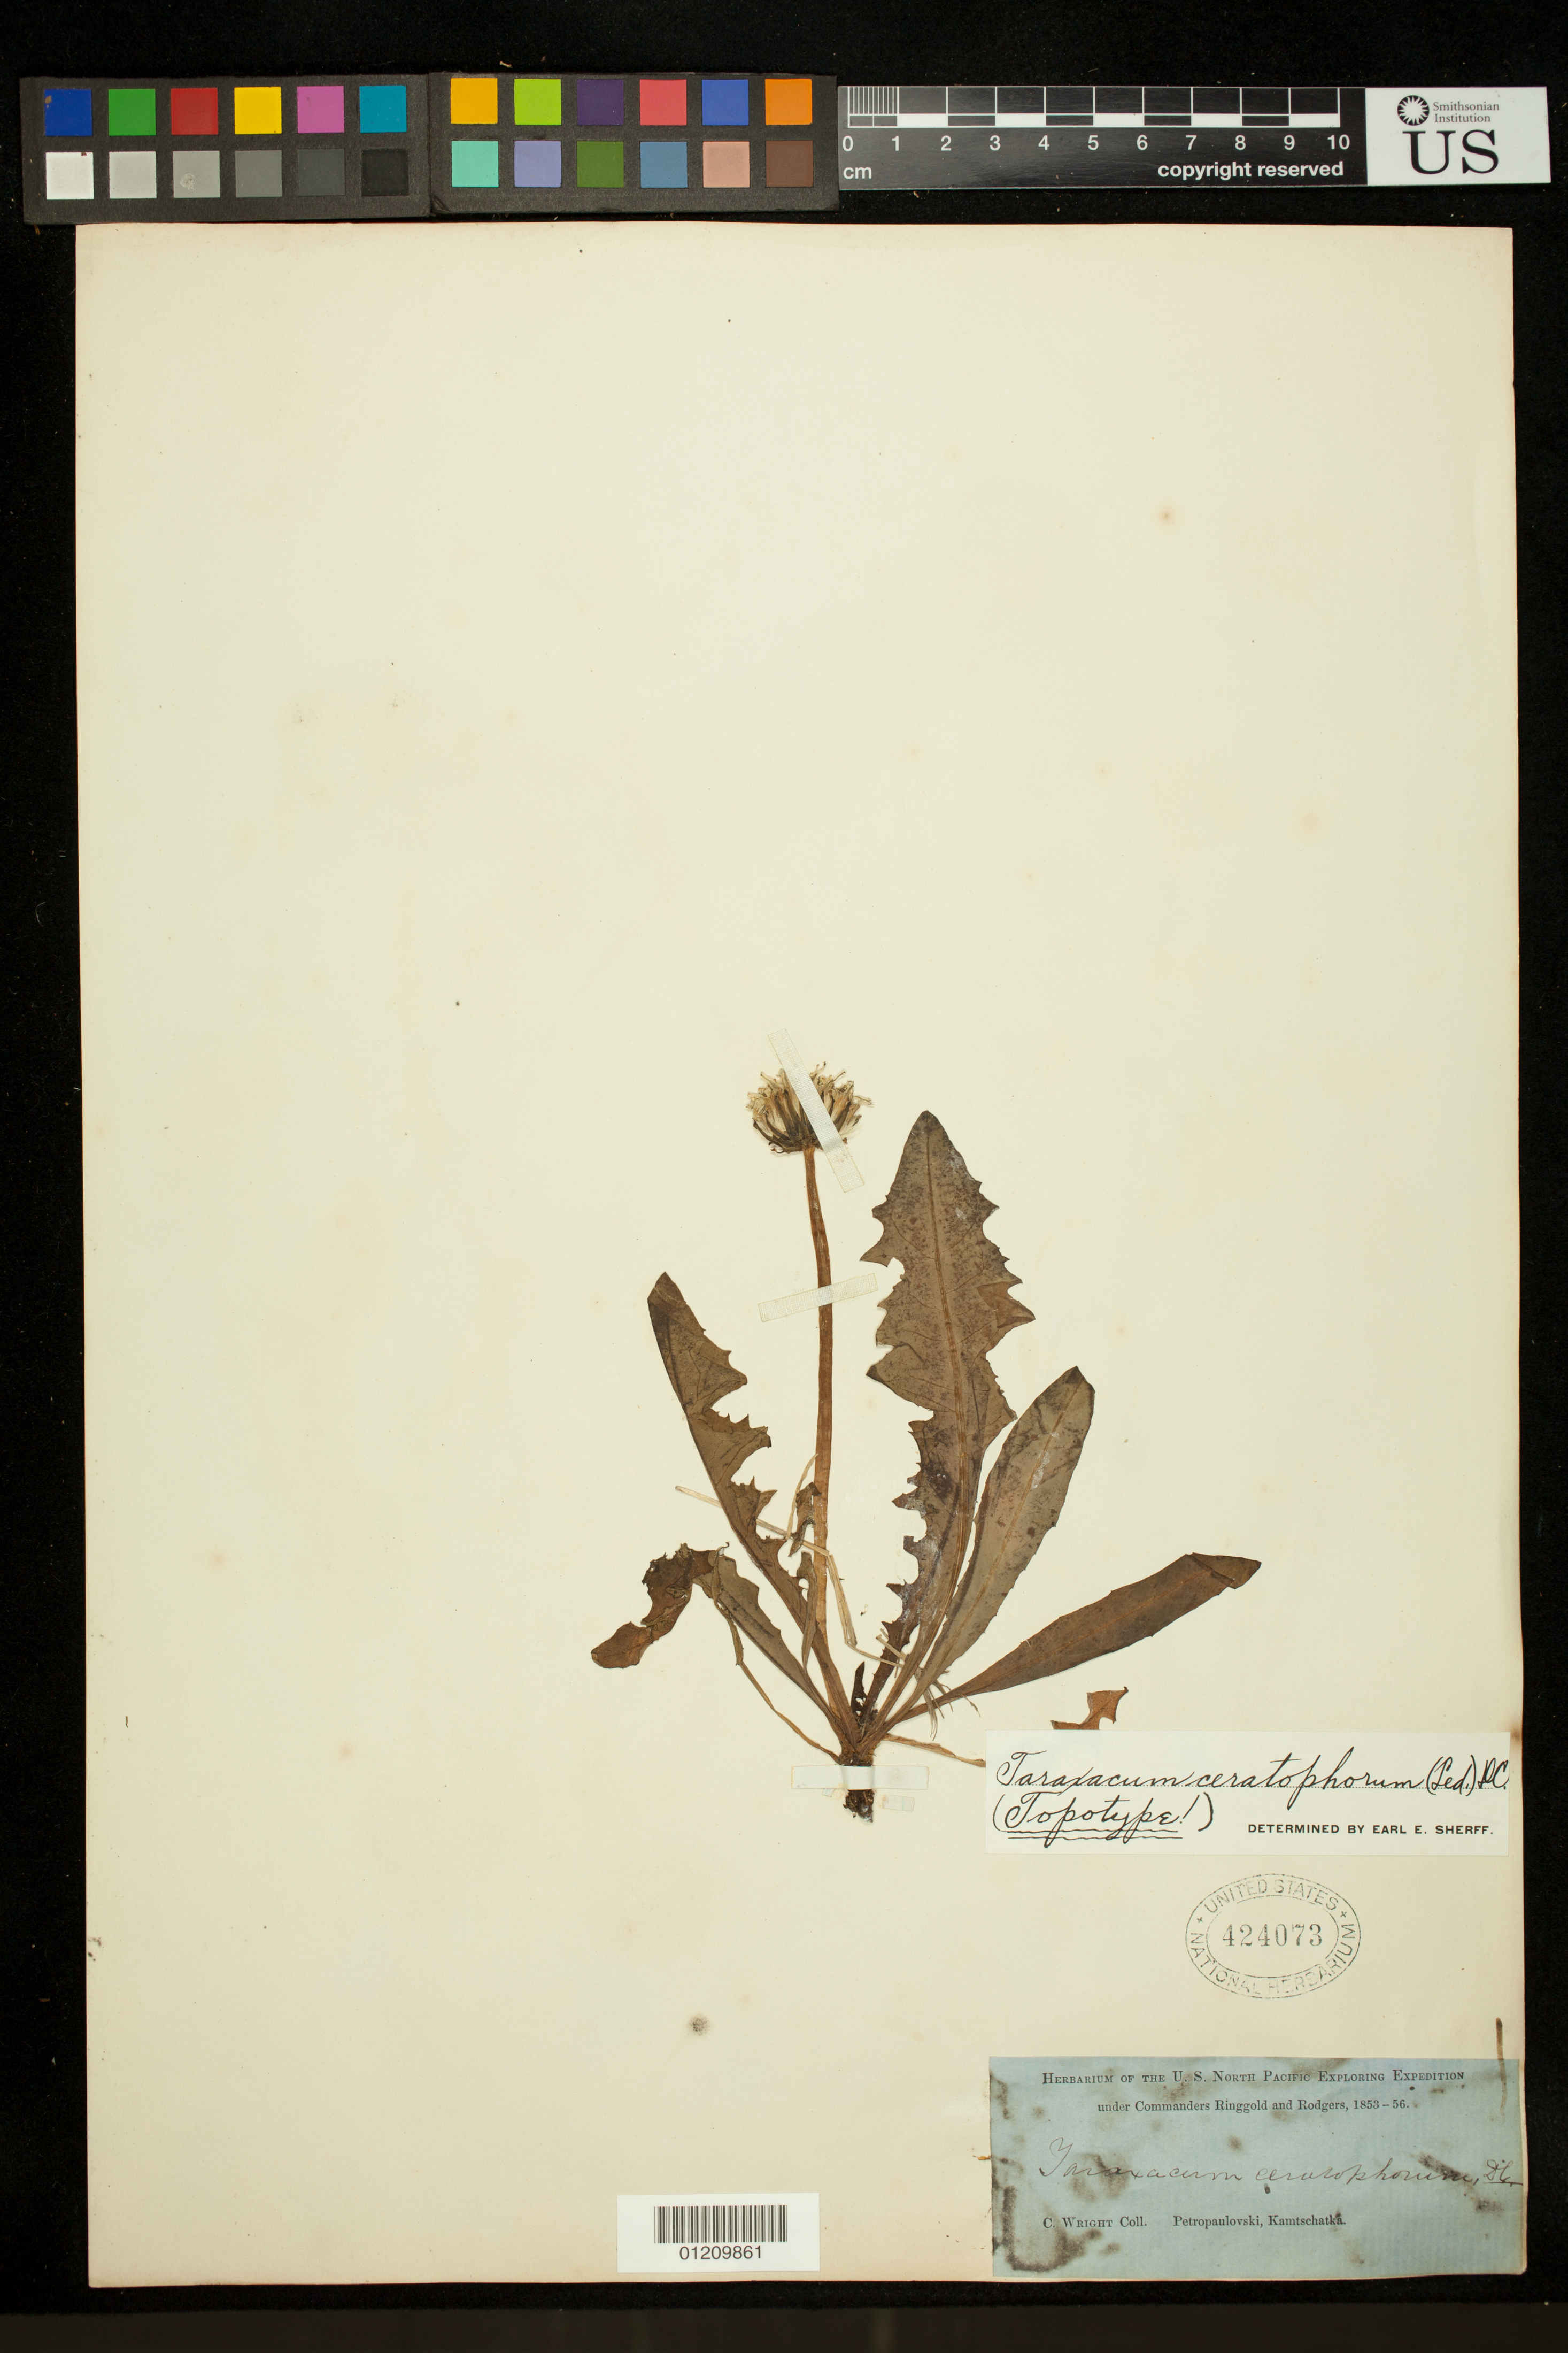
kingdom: Plantae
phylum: Tracheophyta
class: Magnoliopsida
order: Asterales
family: Asteraceae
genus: Taraxacum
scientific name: Taraxacum ceratophorum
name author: (Ledeb.) DC.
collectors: C. Wright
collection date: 1853/1856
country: Russian Federation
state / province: Chukotka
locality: Arakamtchetchene I. Bering's Straits.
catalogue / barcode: US 424073